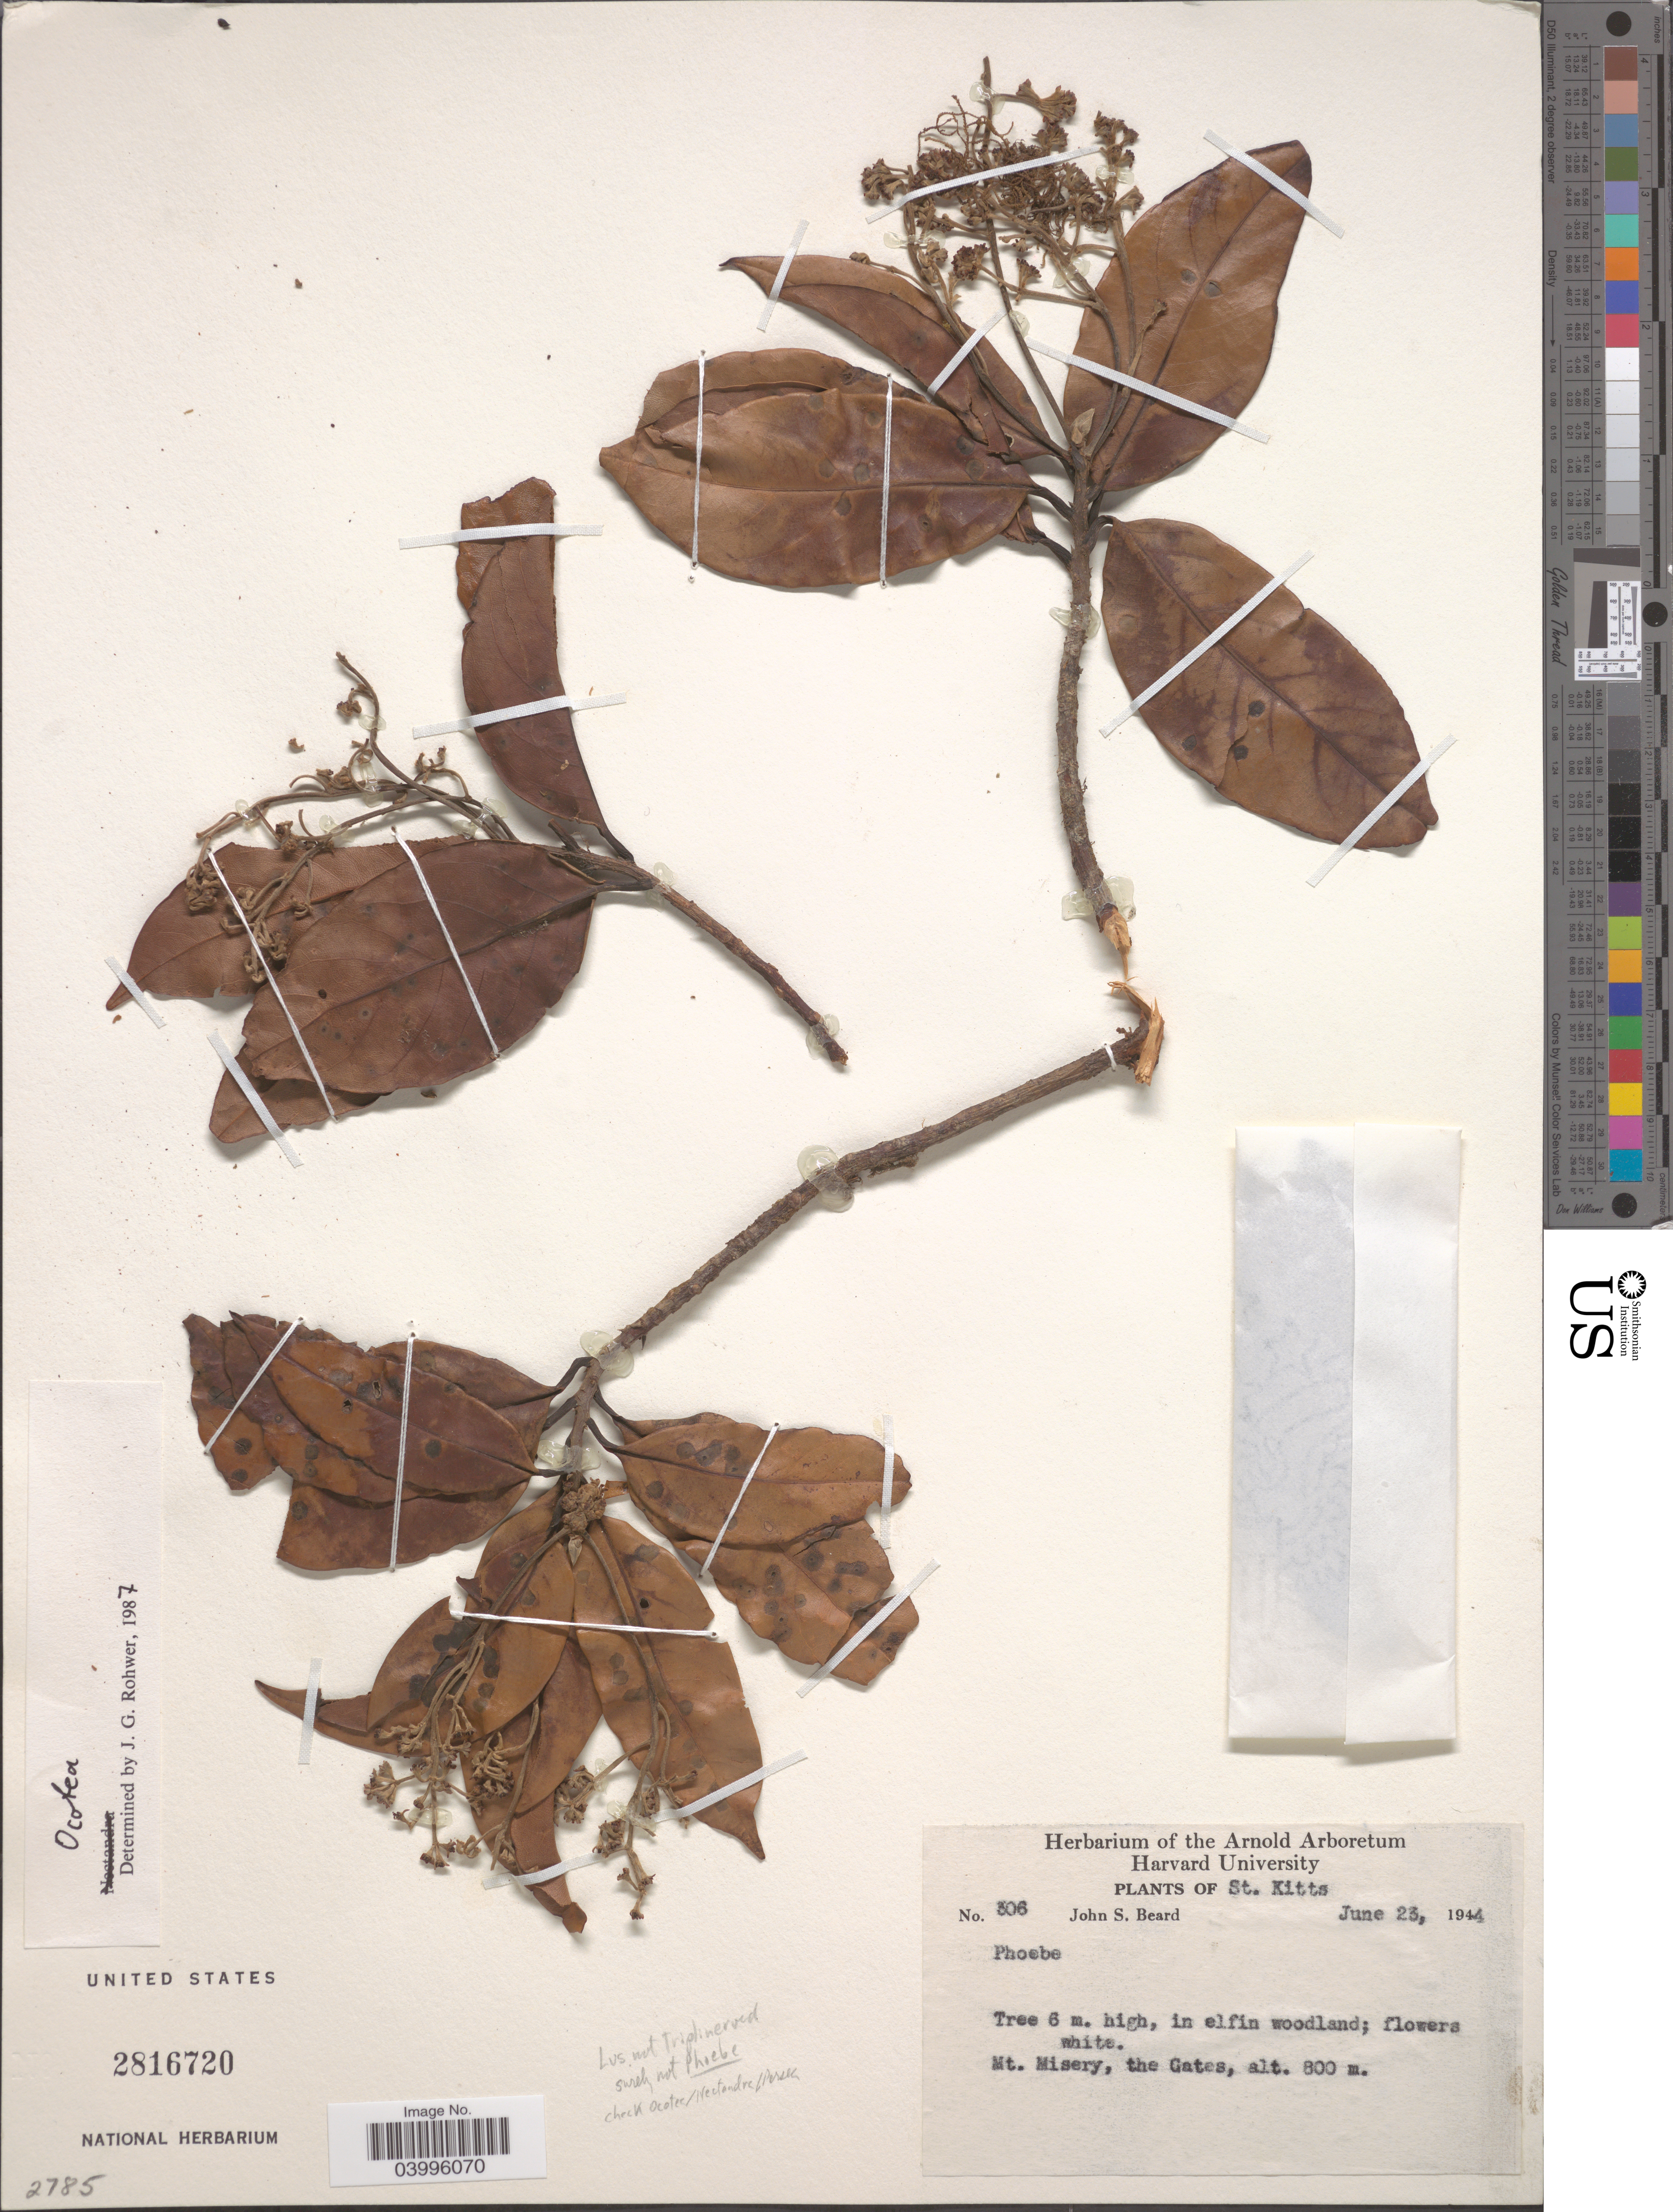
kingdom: Plantae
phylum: Tracheophyta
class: Magnoliopsida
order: Laurales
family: Lauraceae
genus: Ocotea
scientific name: Ocotea sp.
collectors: J. Beard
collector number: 306*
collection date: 1944-06-23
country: St. Christopher-Nevis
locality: St. Kitts. Mt. Misery, the Gates.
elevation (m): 800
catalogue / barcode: US 2816720